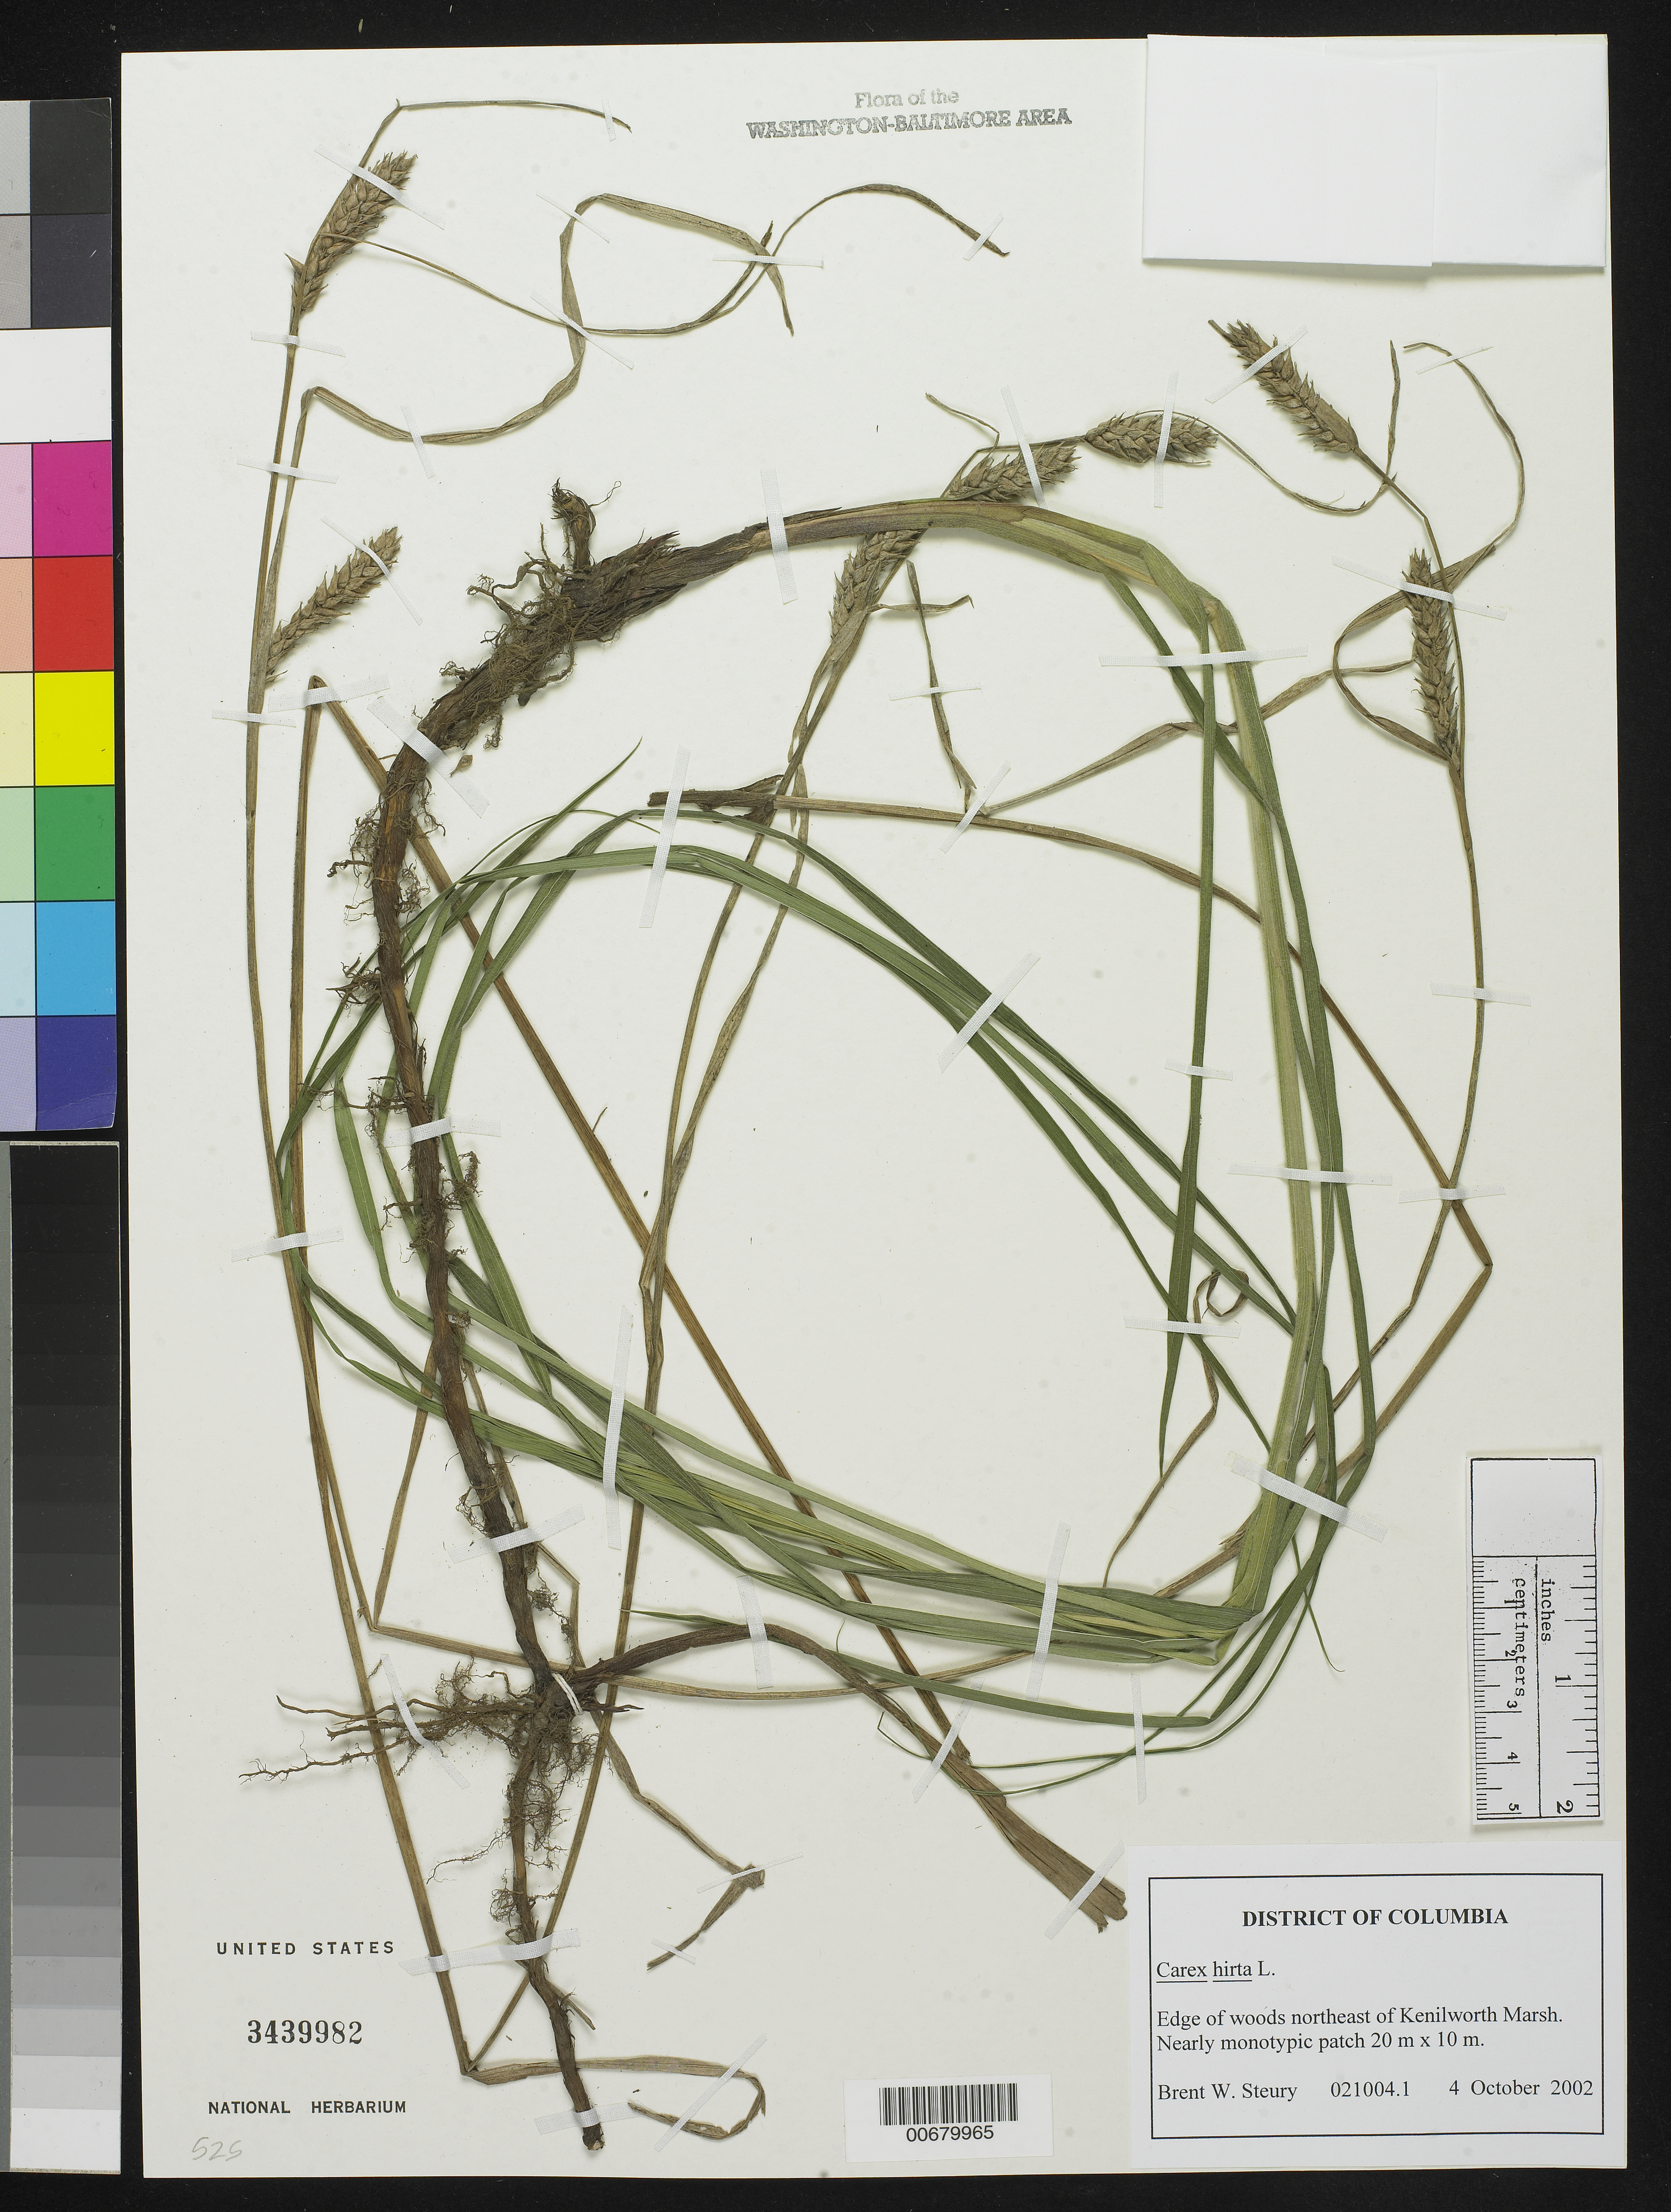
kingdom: Plantae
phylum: Tracheophyta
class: Liliopsida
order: Poales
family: Cyperaceae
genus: Carex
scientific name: Carex hirta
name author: L.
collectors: B. Steury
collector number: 021004.1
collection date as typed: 04 October 2002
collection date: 2002-10-04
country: United States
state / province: District of Columbia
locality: Northeast of Kenilworth Marsh.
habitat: Edge of woods.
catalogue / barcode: US 3439982